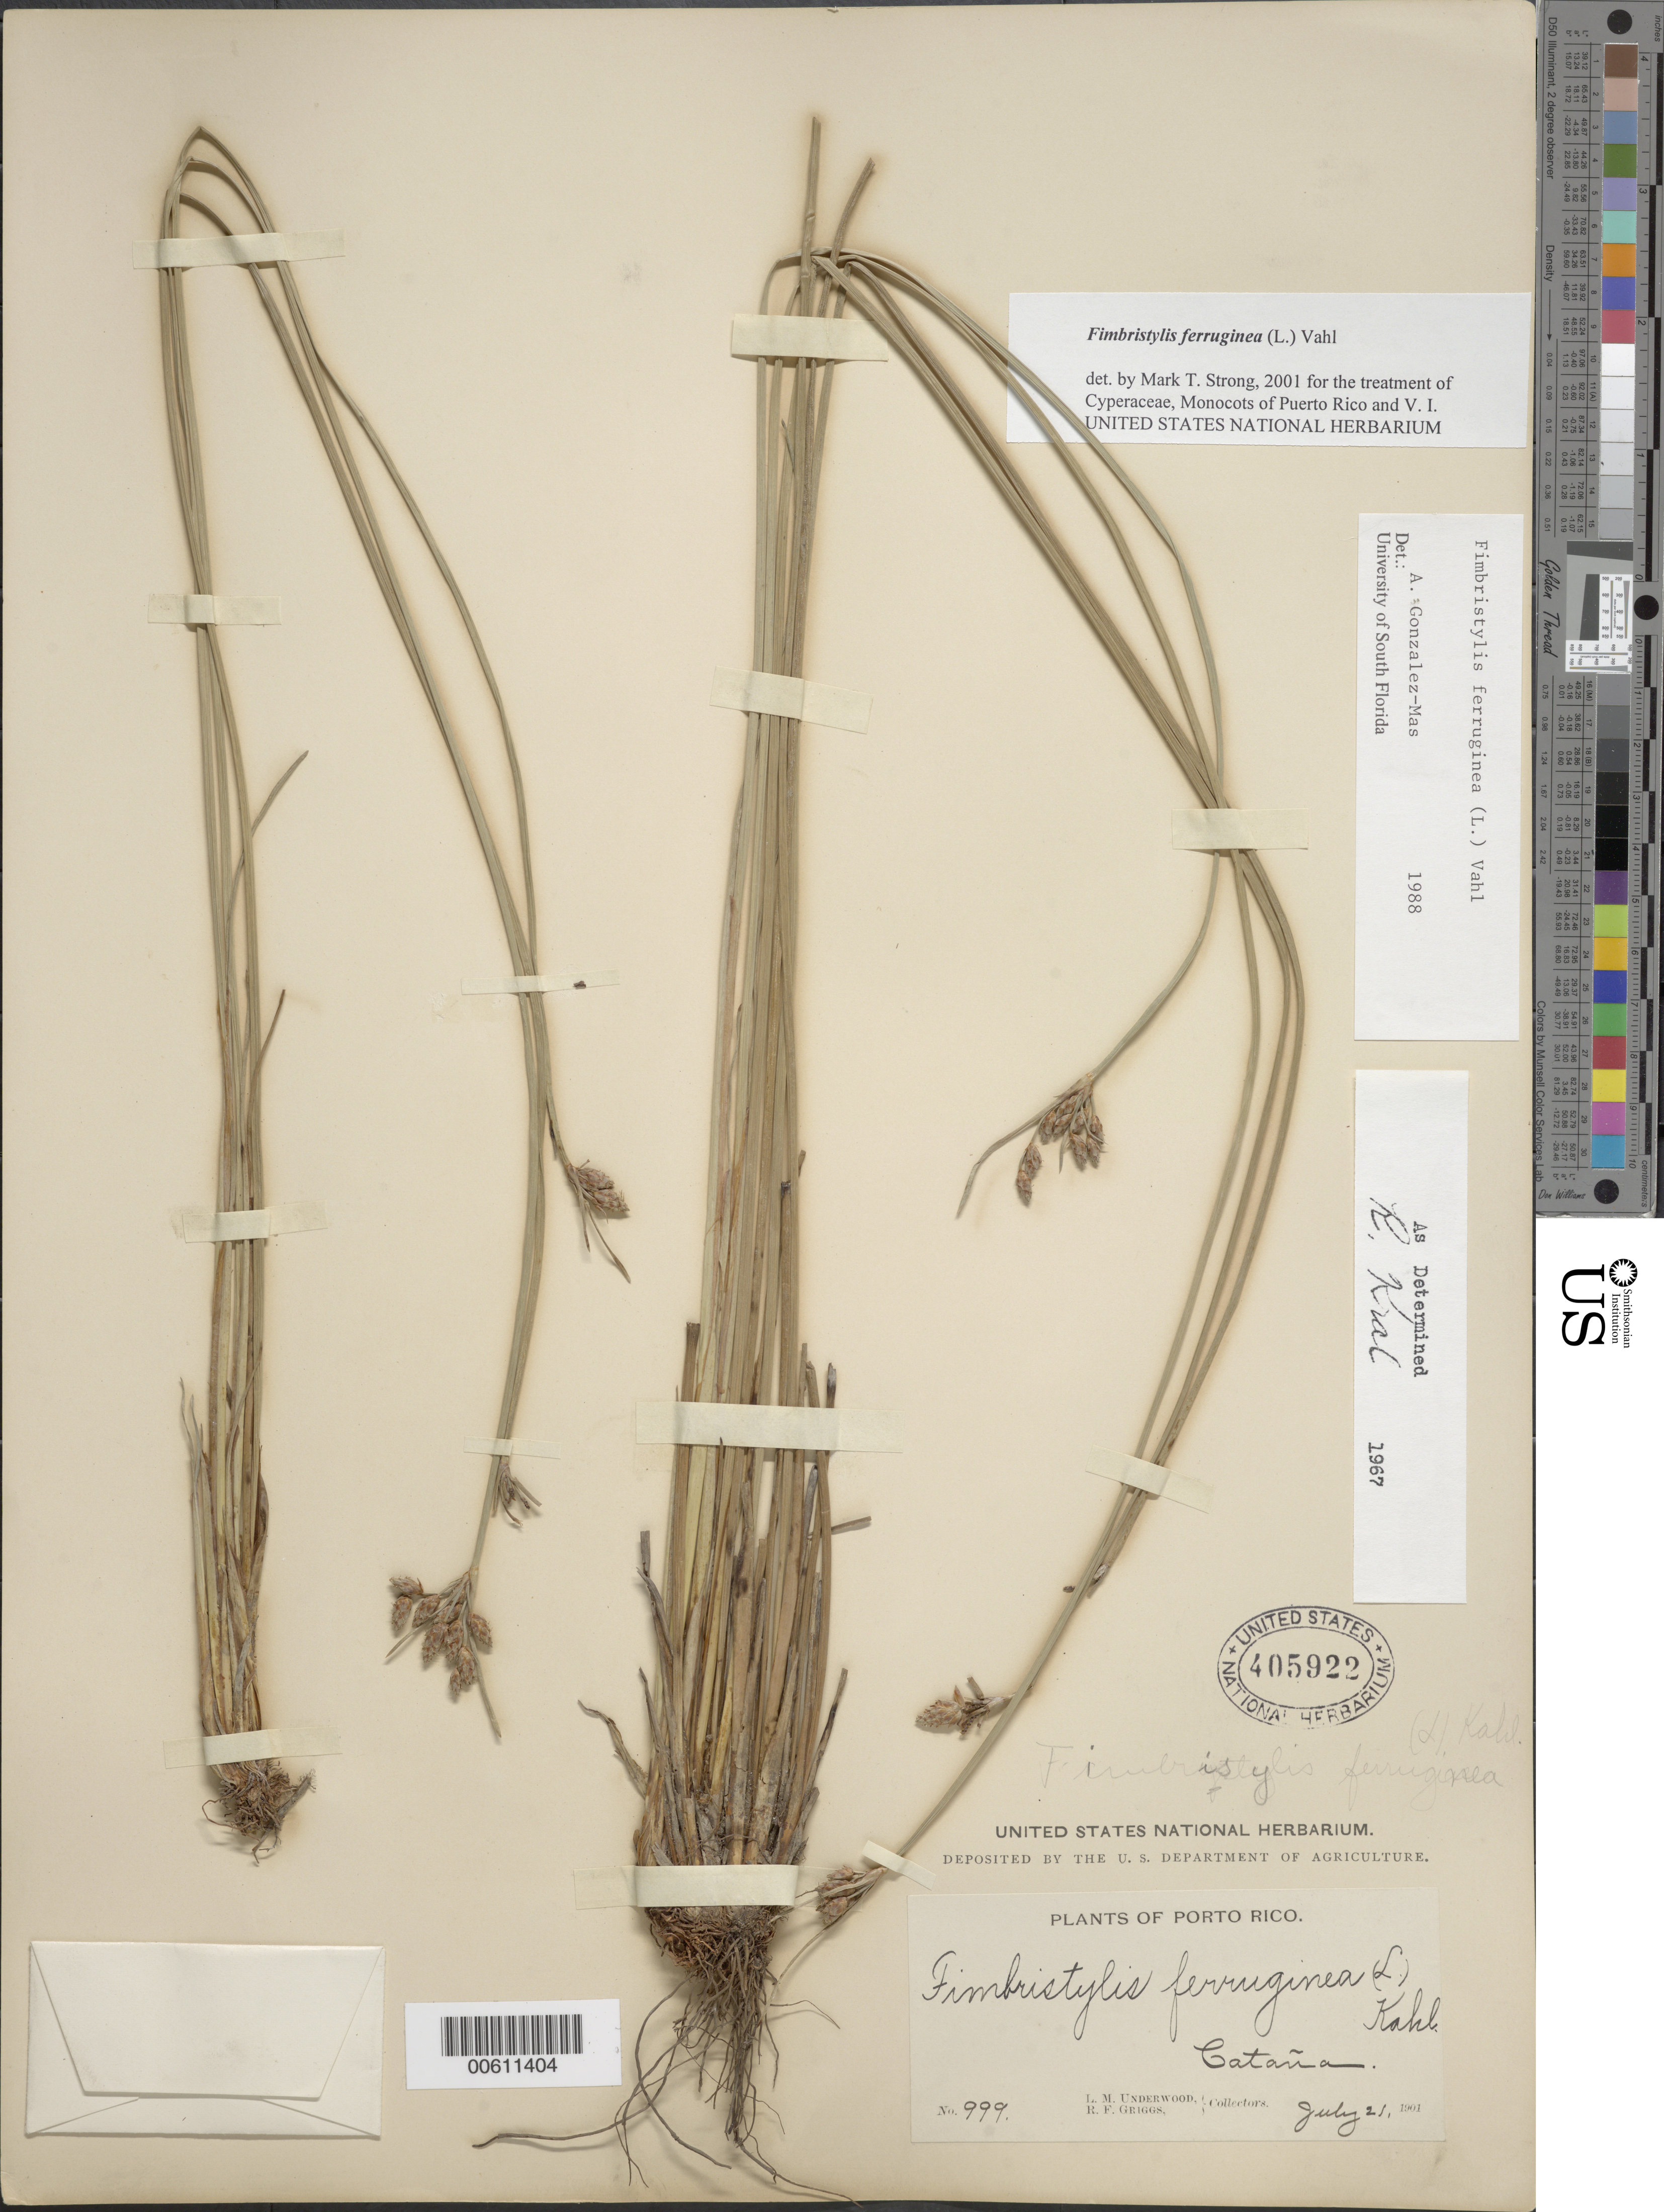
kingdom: Plantae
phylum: Tracheophyta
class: Liliopsida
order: Poales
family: Cyperaceae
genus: Fimbristylis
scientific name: Fimbristylis ferruginea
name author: (L.) Vahl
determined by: Strong, M. T., (US), Smithsonian Institution - National Museum of Natural History (UNITED STATES)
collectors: L. M. Underwood & R. F. Griggs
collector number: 999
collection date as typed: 21 Jul 1901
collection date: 1901-07-21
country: Puerto Rico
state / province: Cataño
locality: Cataño.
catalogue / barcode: US 405922